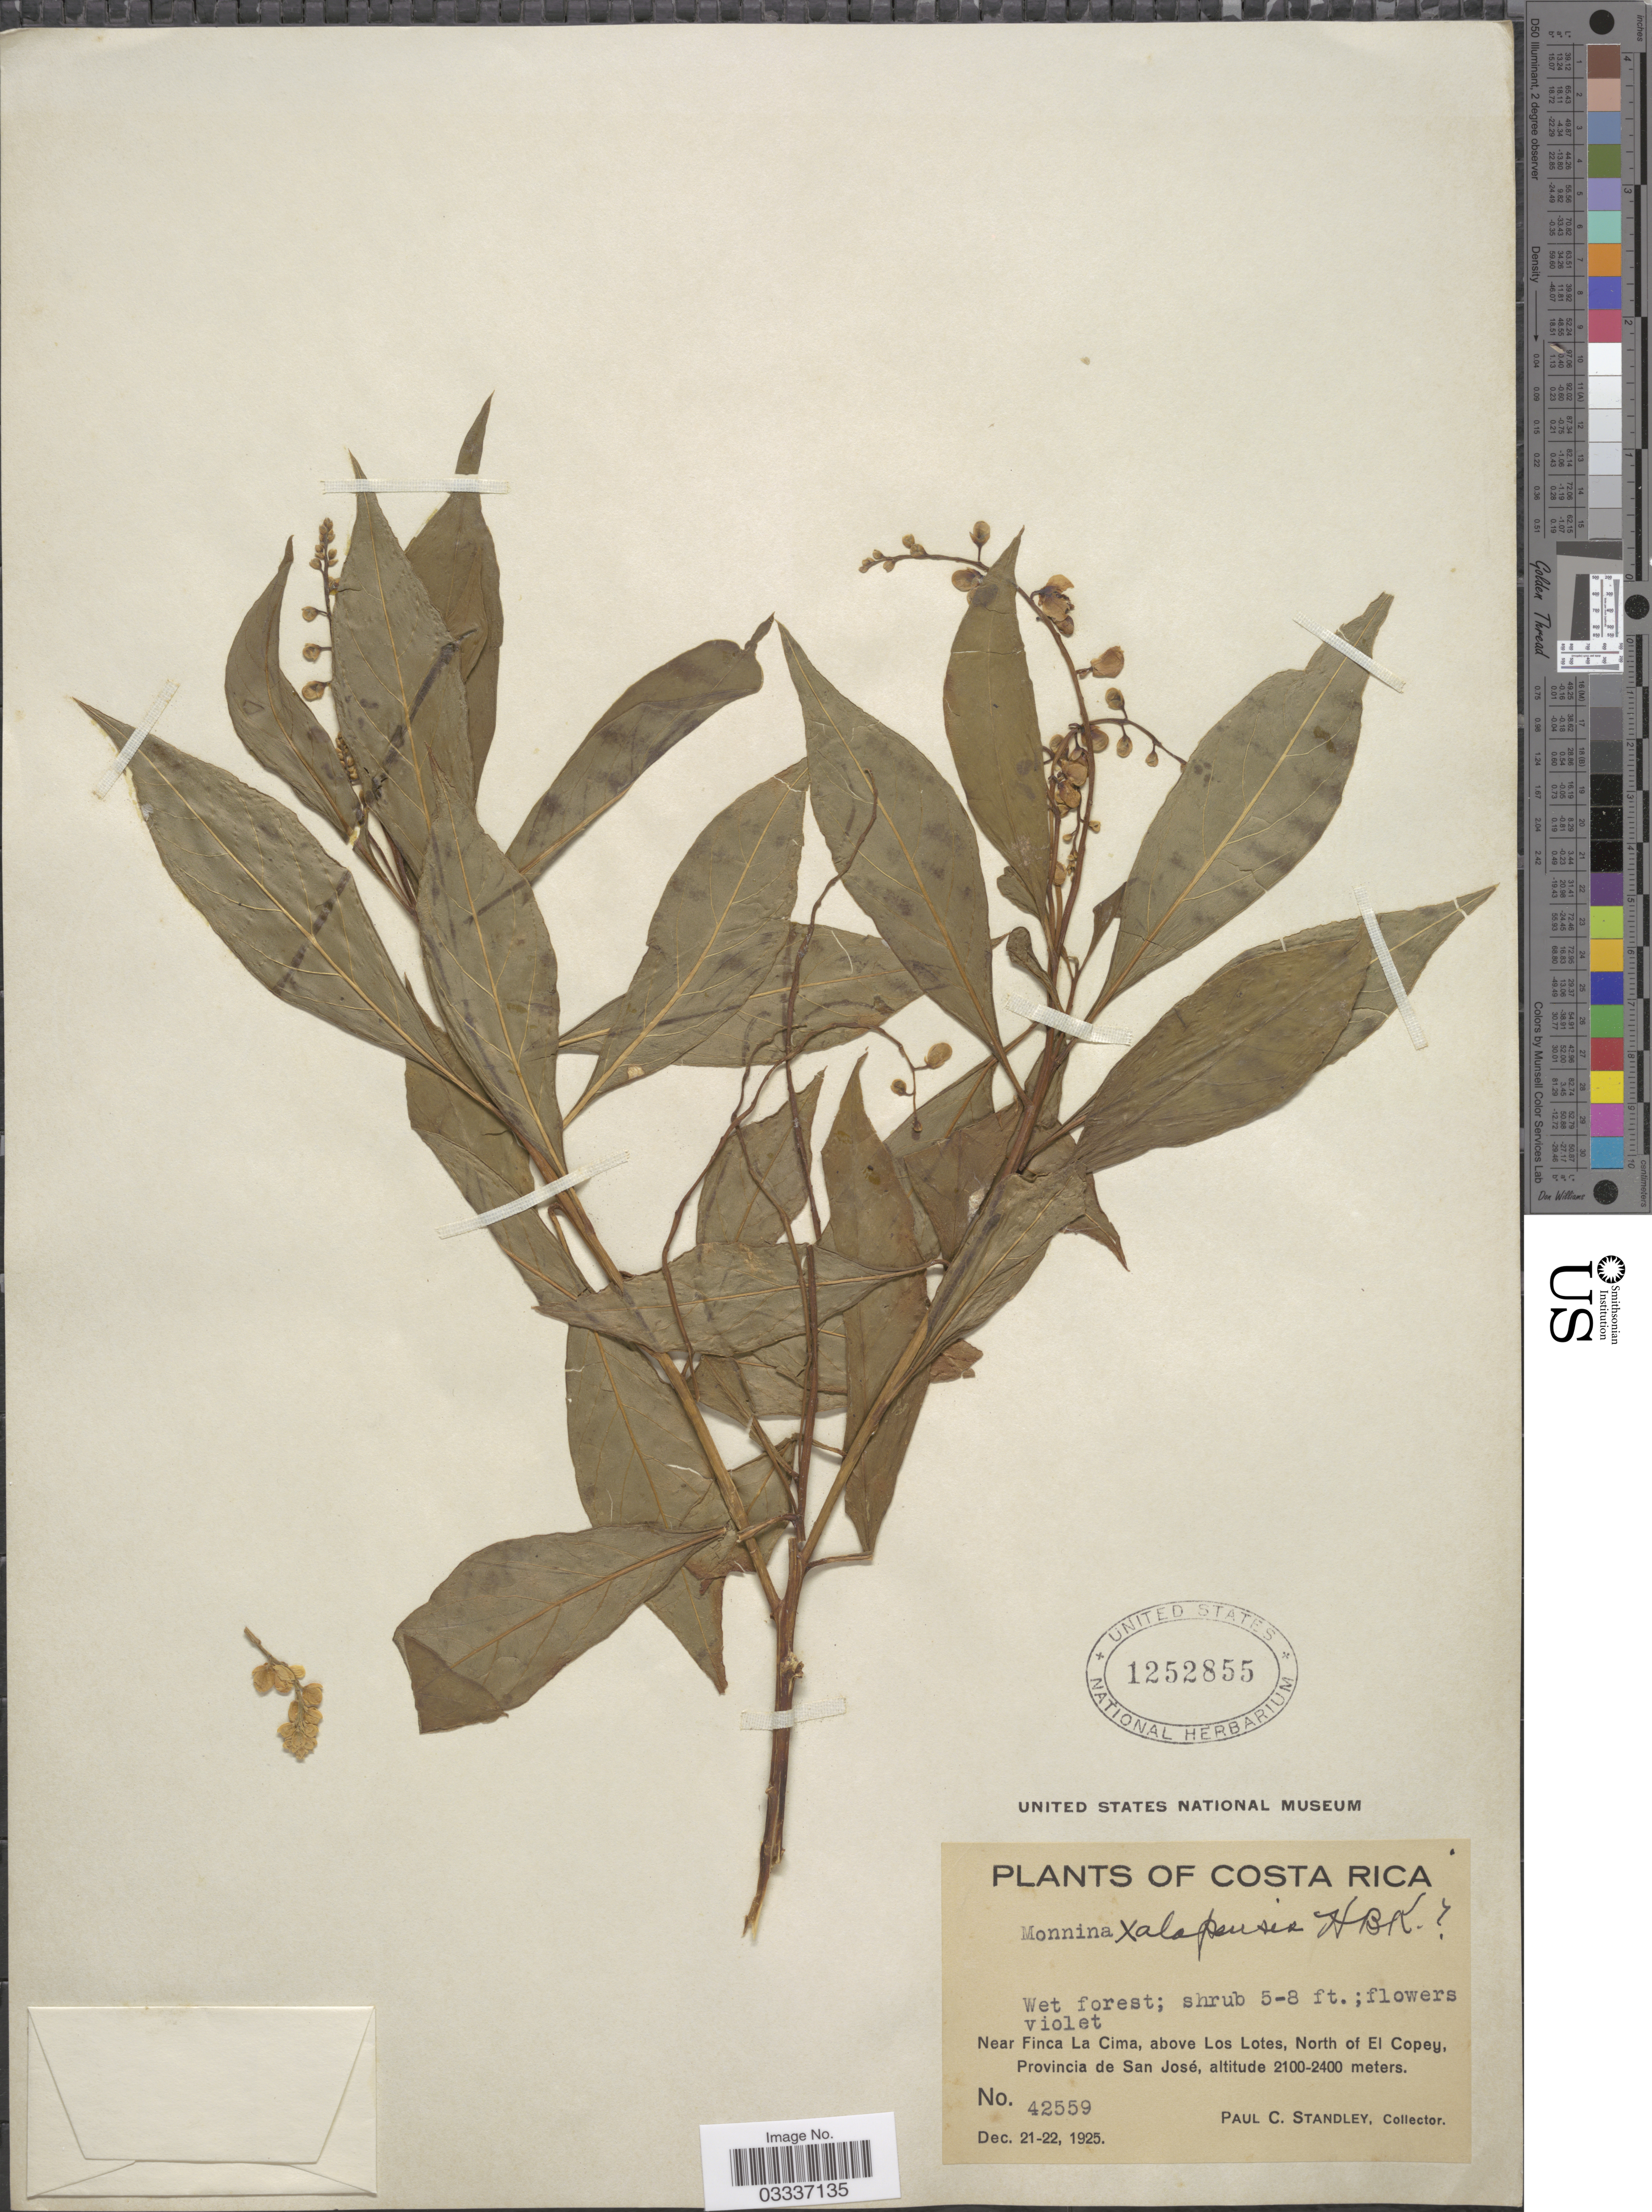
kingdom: Plantae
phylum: Tracheophyta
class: Magnoliopsida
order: Fabales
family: Polygalaceae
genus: Monnina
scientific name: Monnina xalapensis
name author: Kunth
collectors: P. C. Standley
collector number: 42559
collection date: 1925-12-21/1925-12-22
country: Costa Rica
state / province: San José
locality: Near Finca La Cima, above Los Lotes, North of El Copey.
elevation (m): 2100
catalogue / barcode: US 1252855